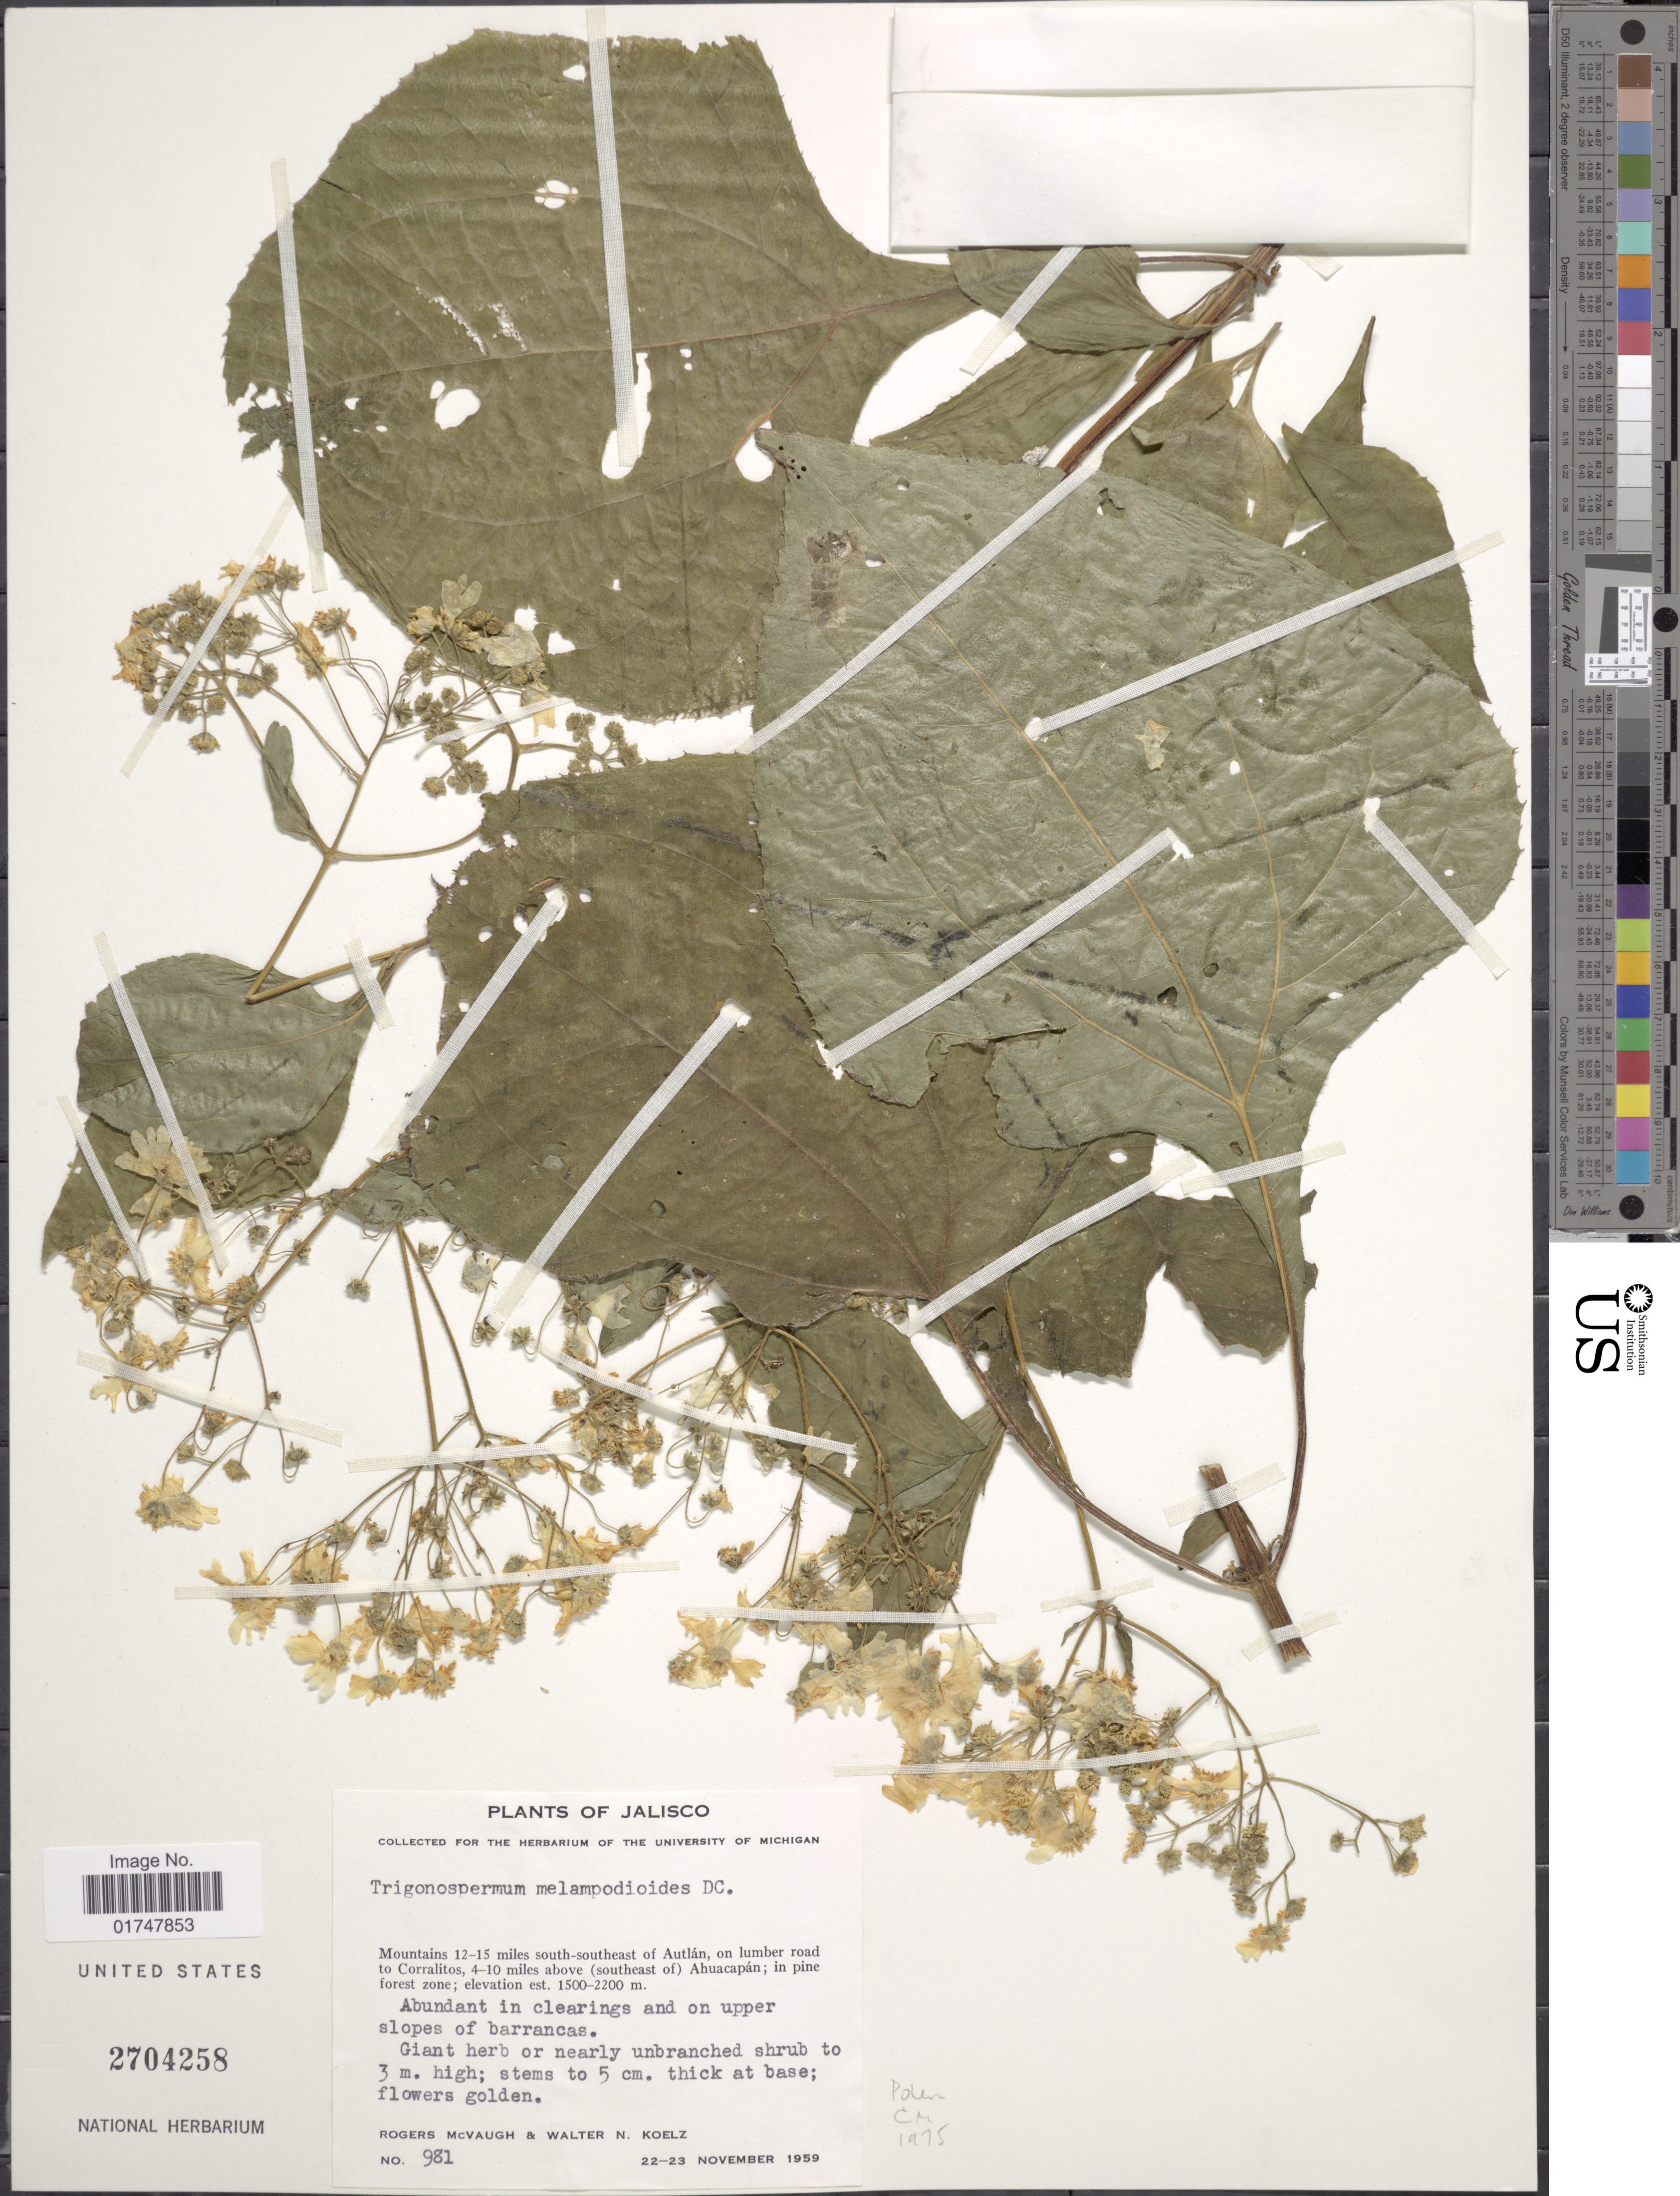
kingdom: Plantae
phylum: Tracheophyta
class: Magnoliopsida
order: Asterales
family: Asteraceae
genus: Trigonospermum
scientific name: Trigonospermum melampodioides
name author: DC.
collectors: R. McVaugh & W. N. Koelz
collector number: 981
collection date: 1959-11-22/1959-11-23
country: Mexico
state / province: Jalisco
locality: Mountains 12-15 miles south-southeast of Autlán, on lumber road to Corrqlitos, 4-10 miles above (southeast of ) Ahuacapán; in pine forestzone, abundant in clearings and on upper slopes of barrancas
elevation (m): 1500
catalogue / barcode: US 2704258